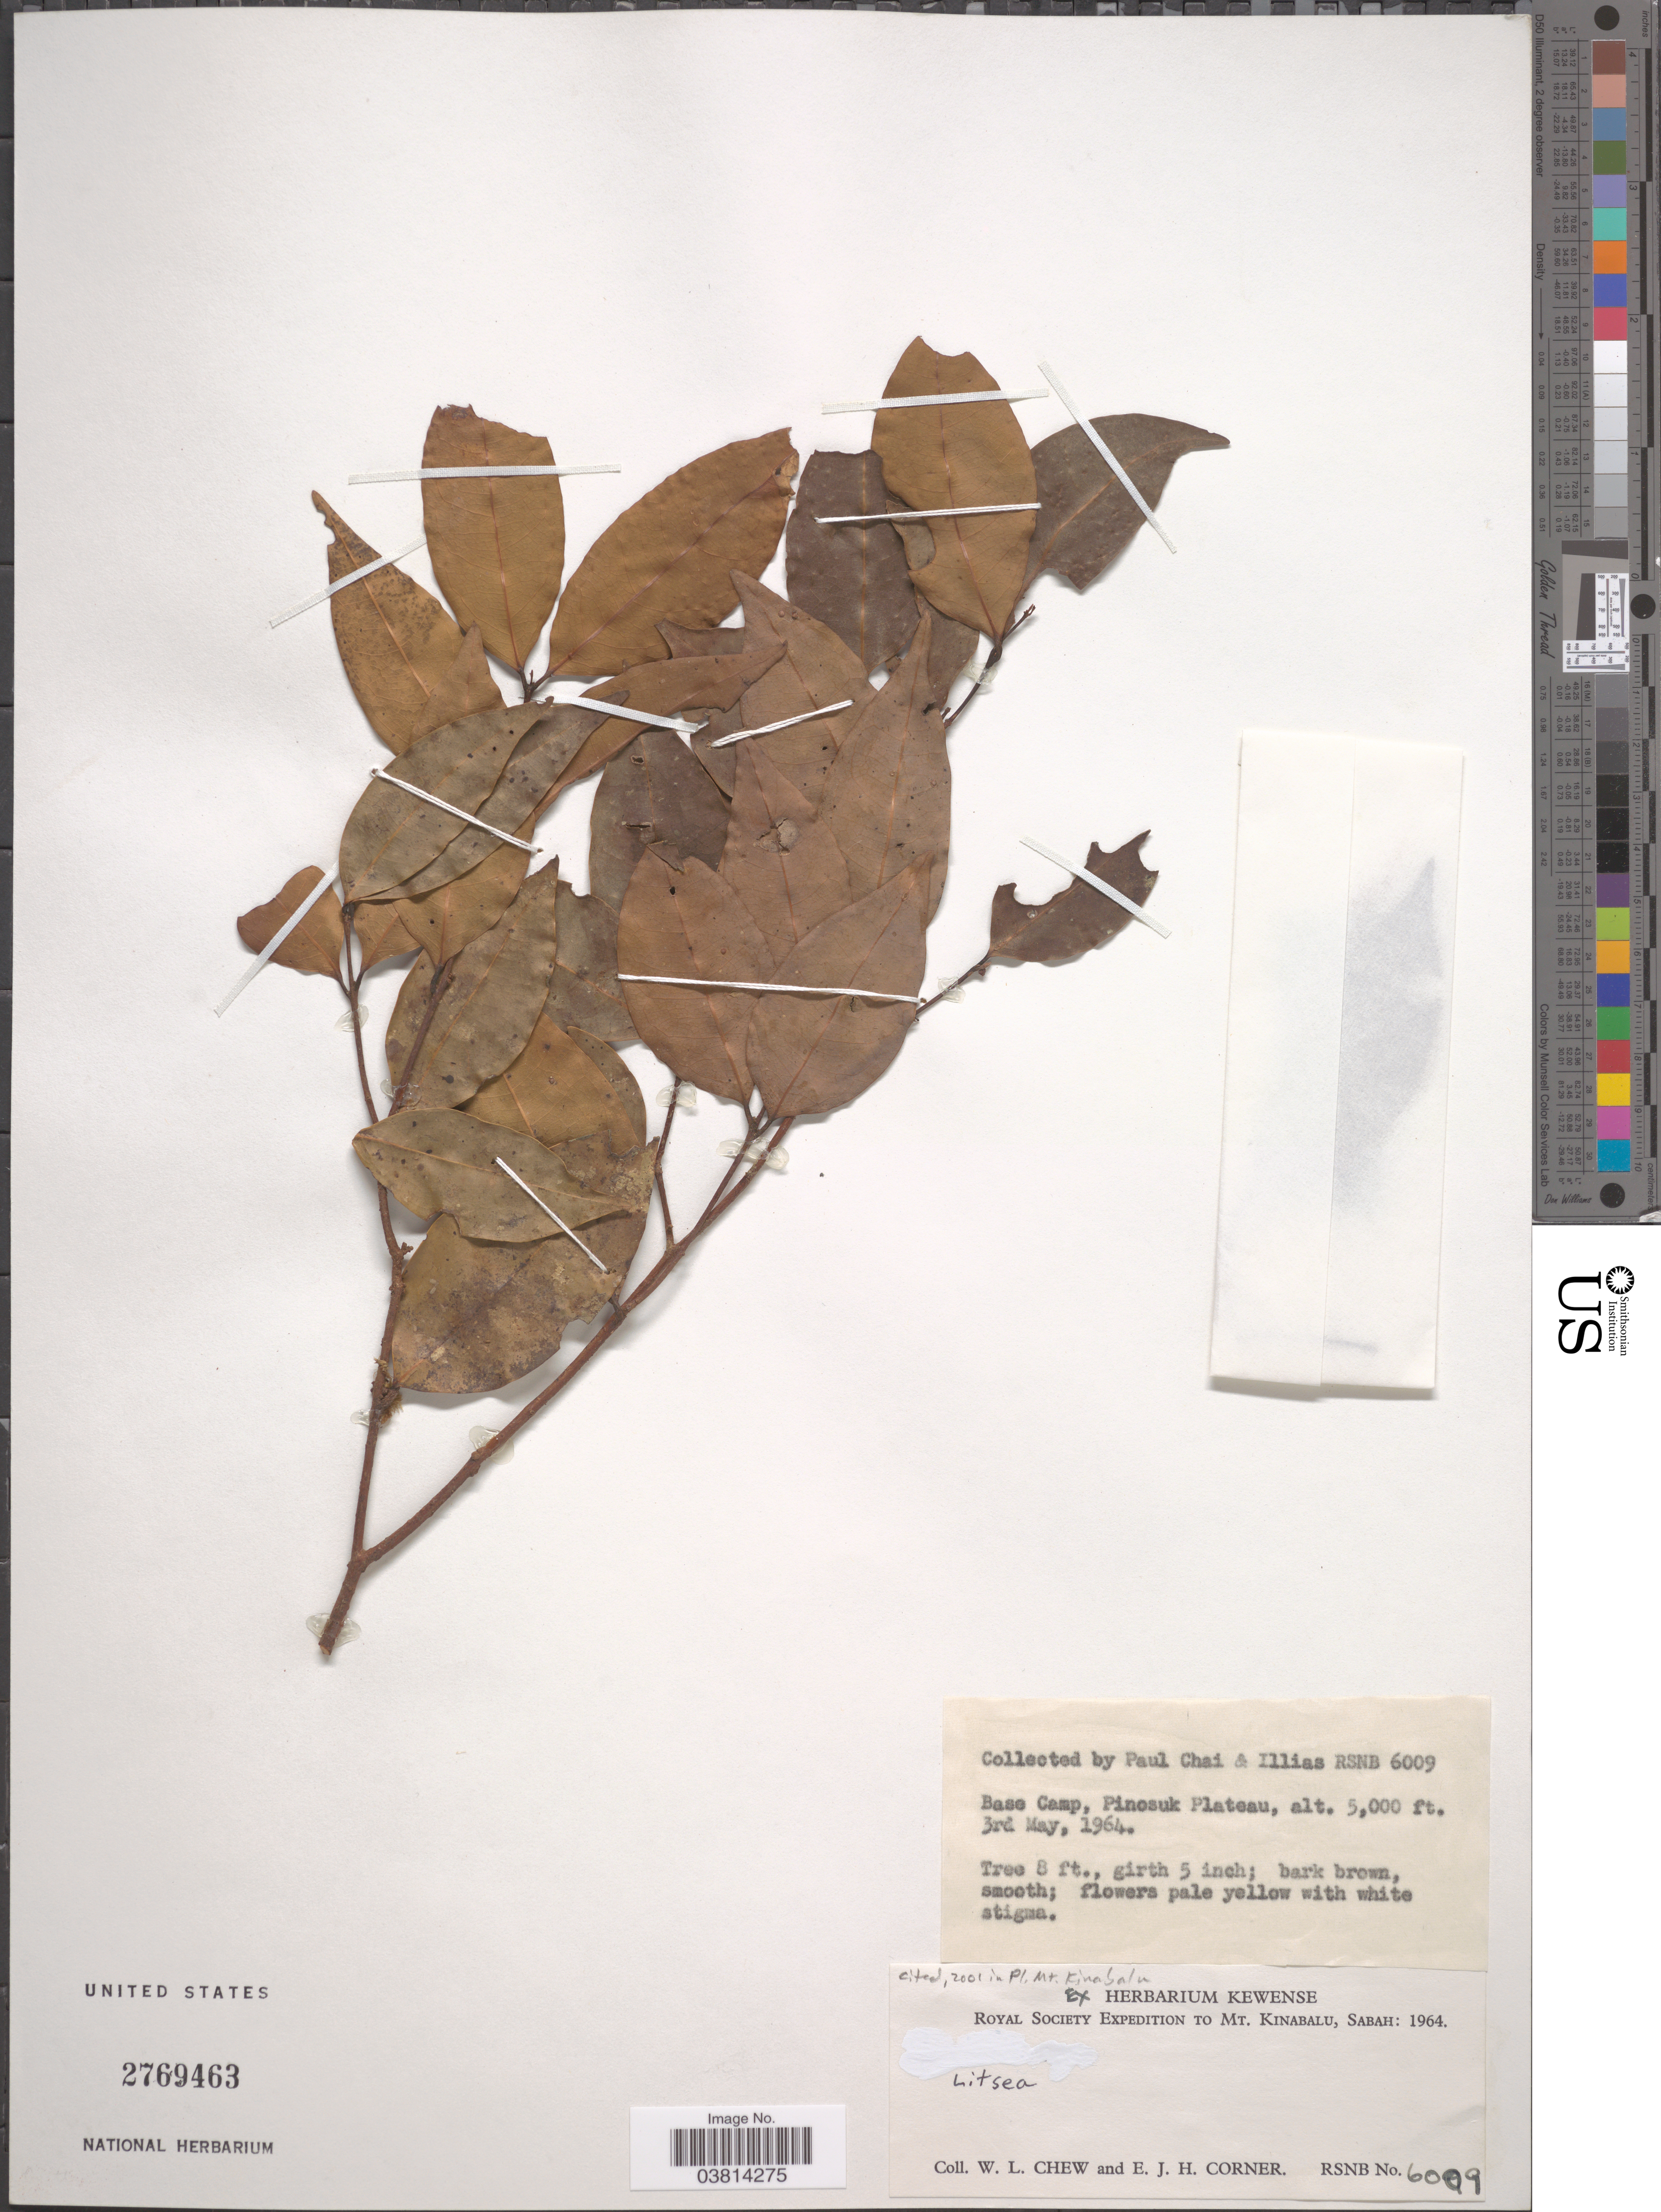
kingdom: Plantae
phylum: Tracheophyta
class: Magnoliopsida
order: Laurales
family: Lauraceae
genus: Litsea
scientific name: Litsea sp.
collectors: P. Chai, Illias, W. Chew & E. Corner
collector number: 6009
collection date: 1964-05-03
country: Malaysia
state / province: Sabah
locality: Base Camp, Pinosuk Plateau. Mt. Kinabalu.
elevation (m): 1524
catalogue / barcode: US 2769463